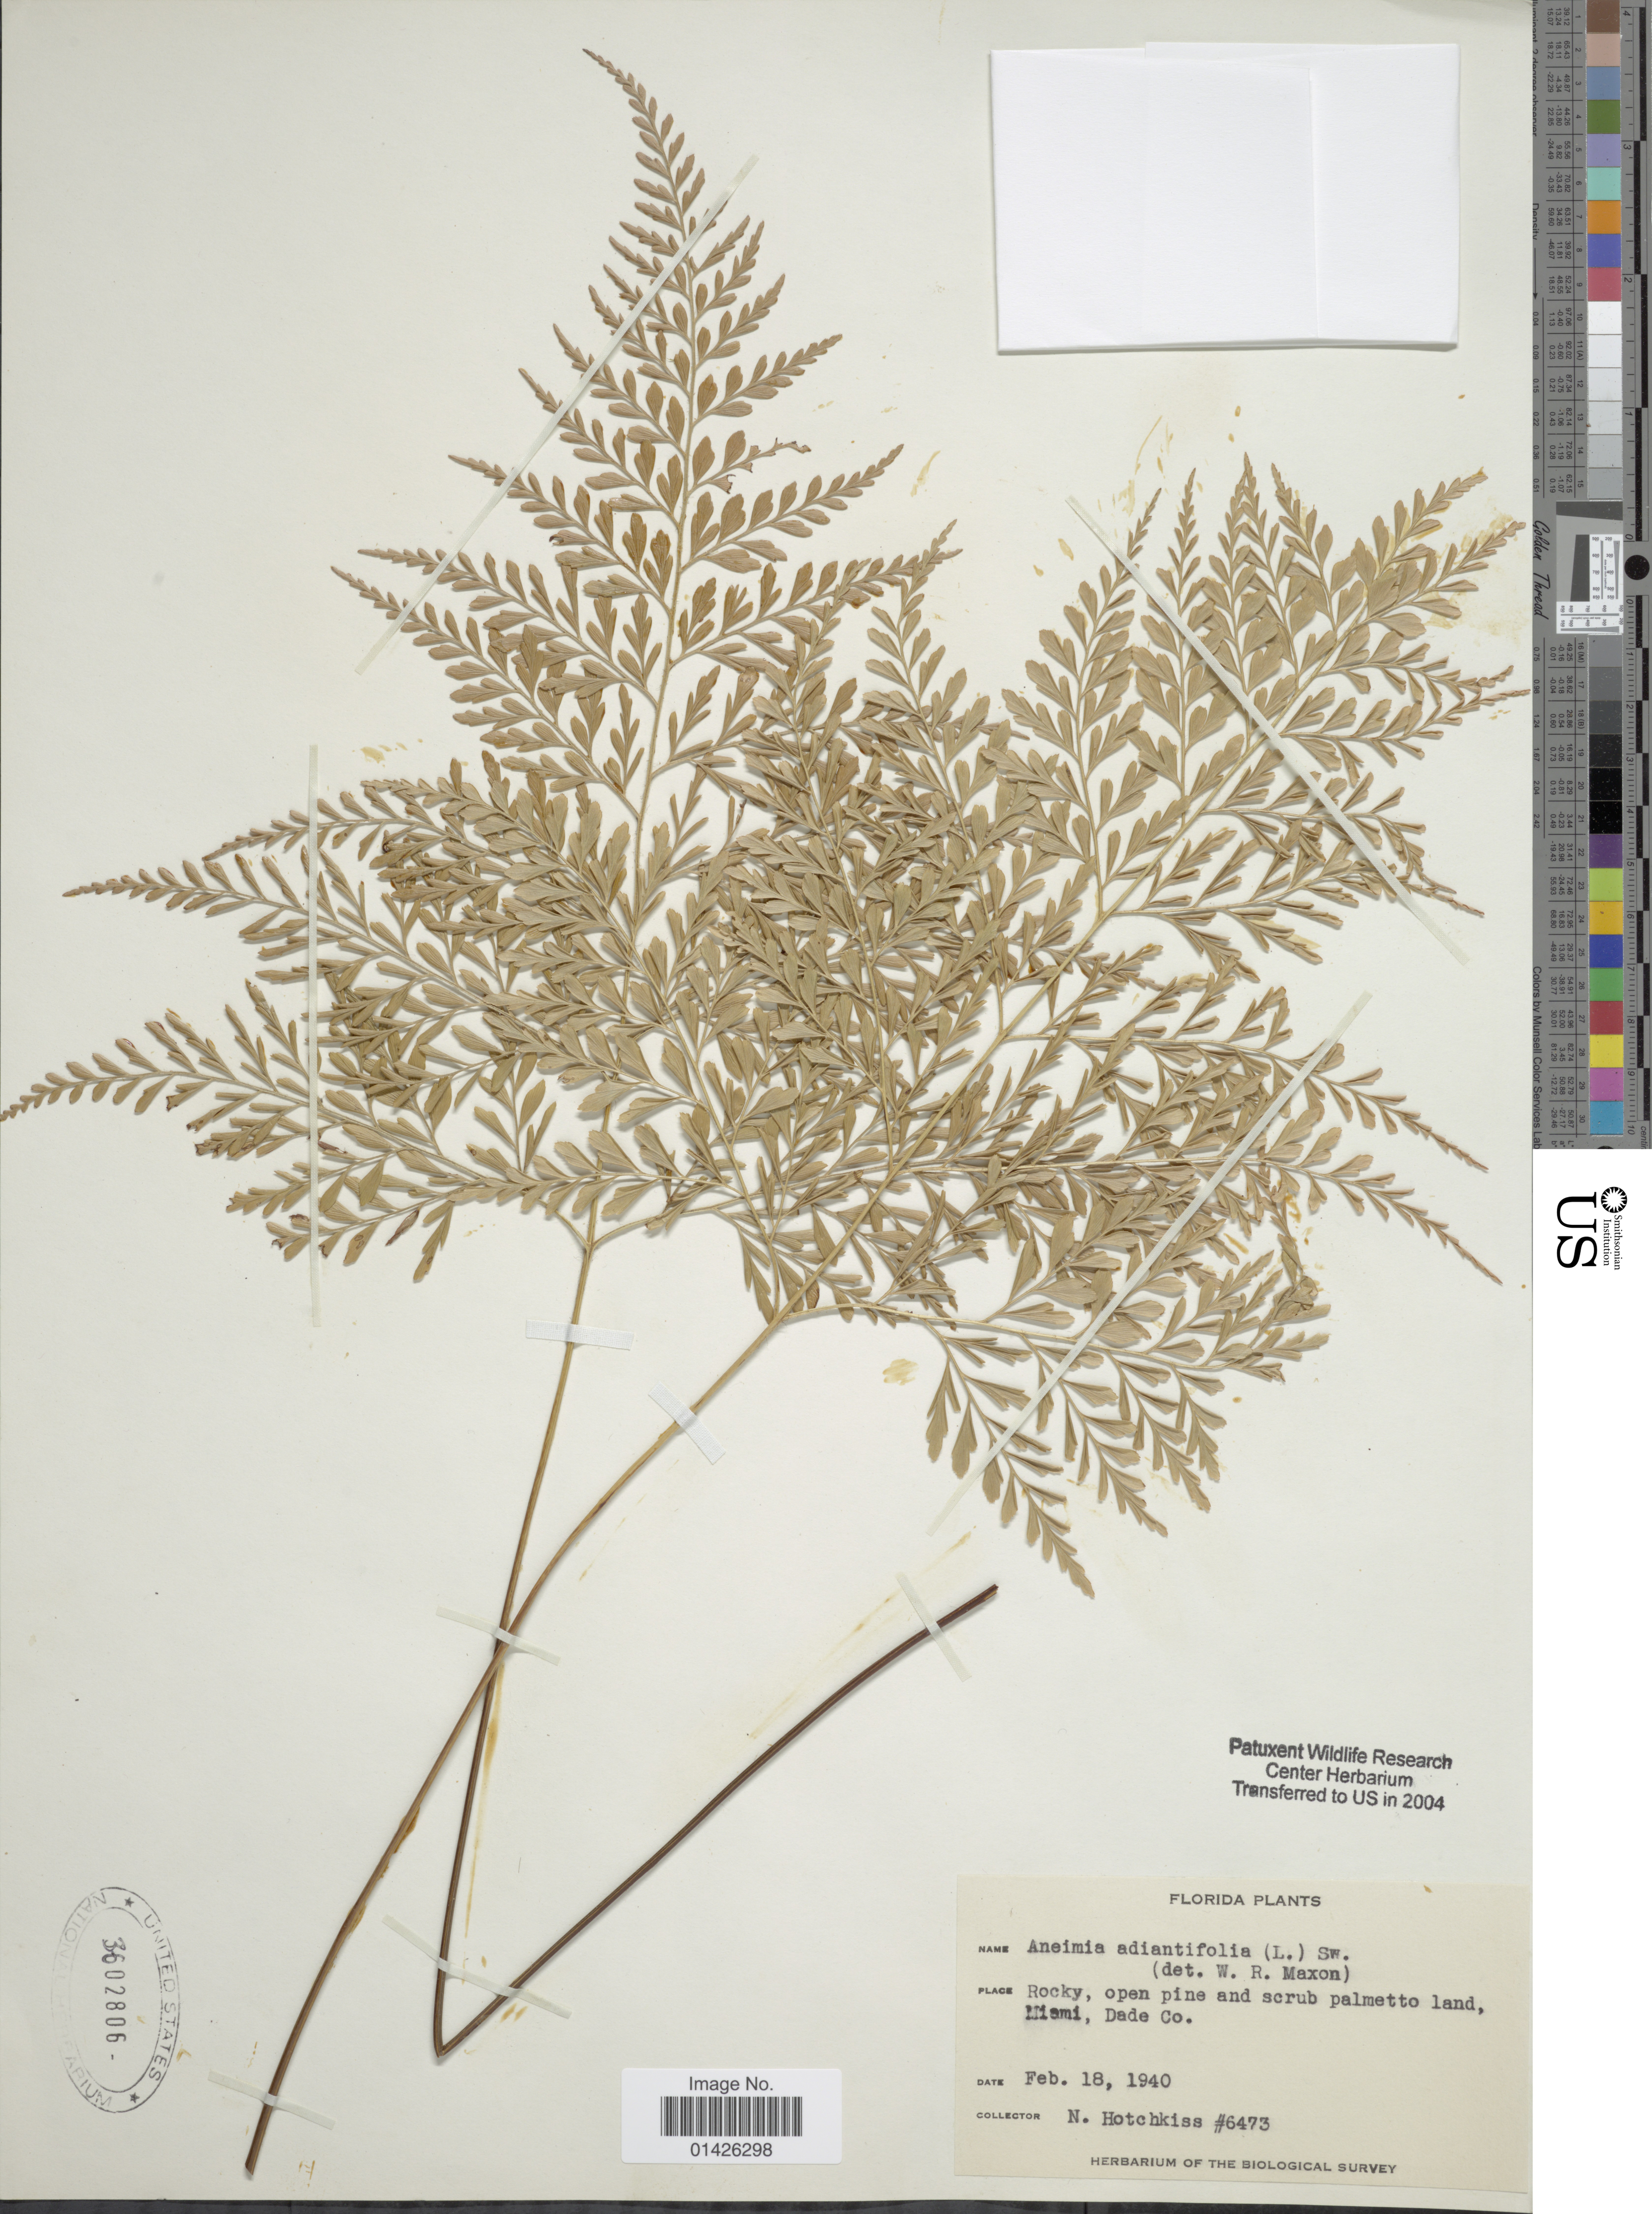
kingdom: Plantae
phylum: Tracheophyta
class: Polypodiopsida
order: Schizaeales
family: Anemiaceae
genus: Anemia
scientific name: Anemia adiantifolia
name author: (L.) Sw.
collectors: N. Hotchkiss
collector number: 6473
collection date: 1940-02-18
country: United States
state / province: Florida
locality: Rocky, open pine and scrub palmetto land, Miami, Dade Co.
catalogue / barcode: US 3602806